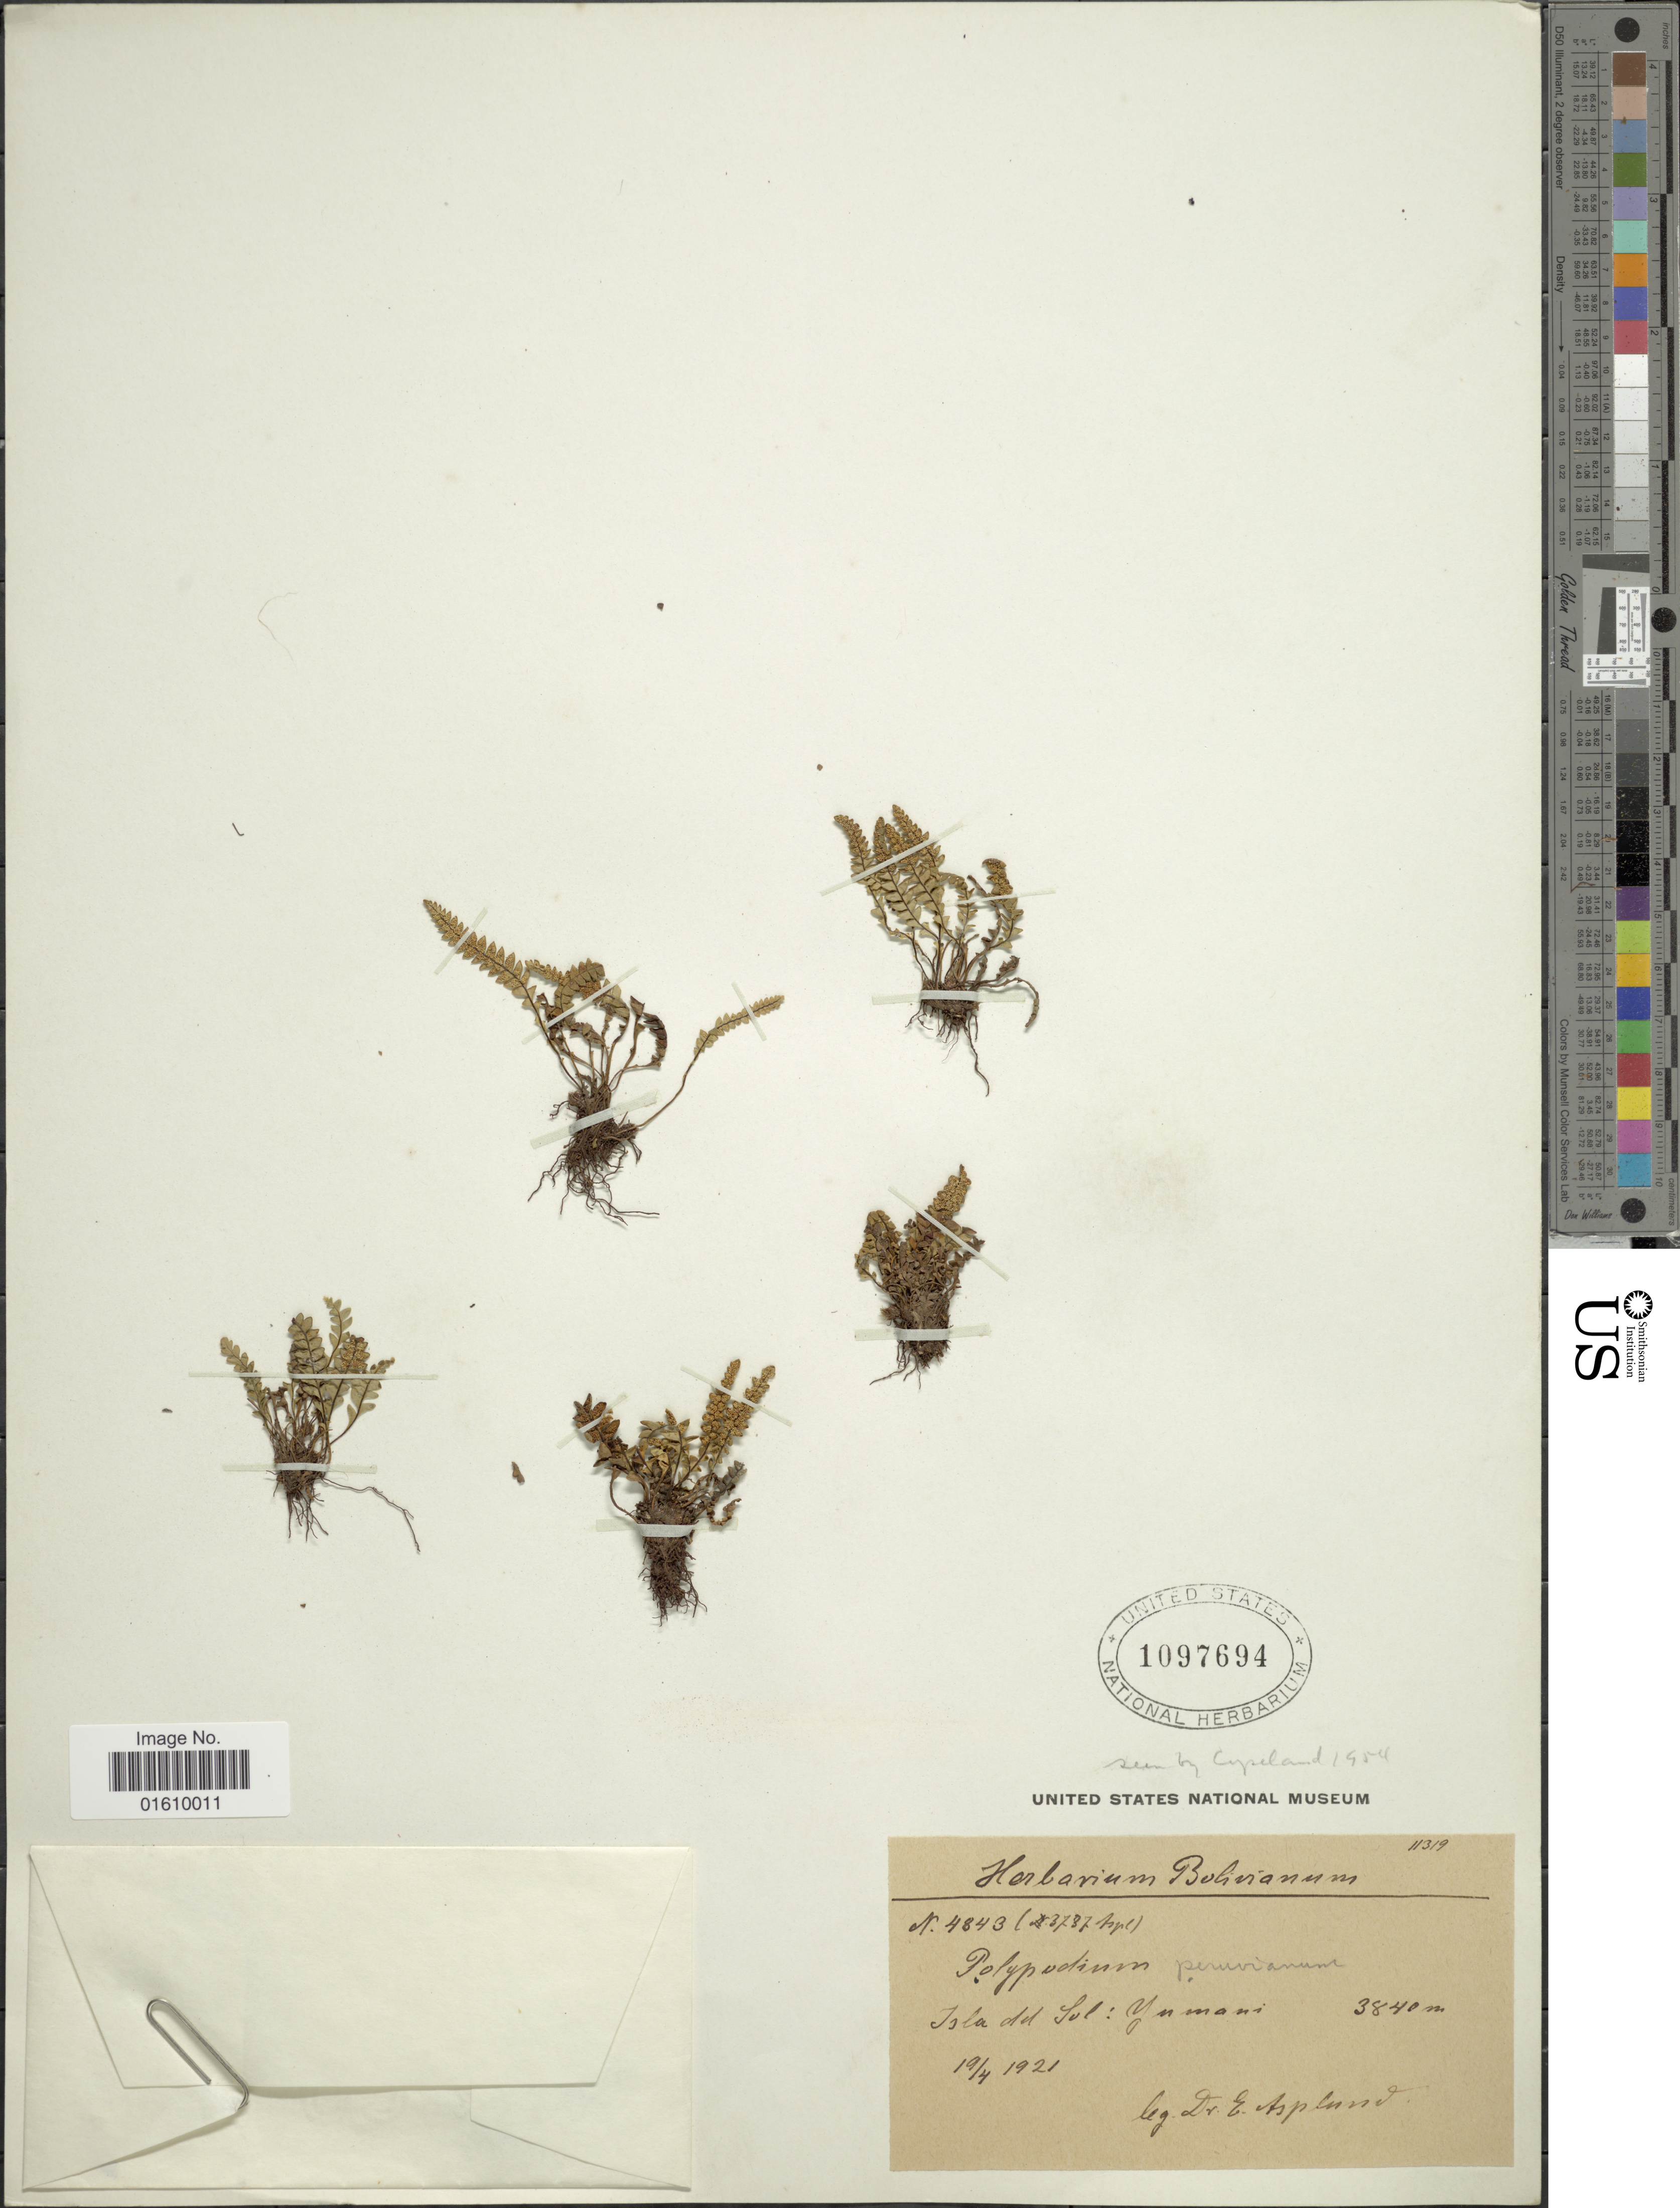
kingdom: Plantae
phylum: Tracheophyta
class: Polypodiopsida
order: Polypodiales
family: Polypodiaceae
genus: Melpomene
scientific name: Melpomene peruviana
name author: (Desv.) A.R. Sm. & R.C. Moran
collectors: E. Asplund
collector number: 4843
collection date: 1921-04-19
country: Bolivia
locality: Isla de Sol: Yumani.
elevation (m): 3840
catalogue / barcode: US 1097694